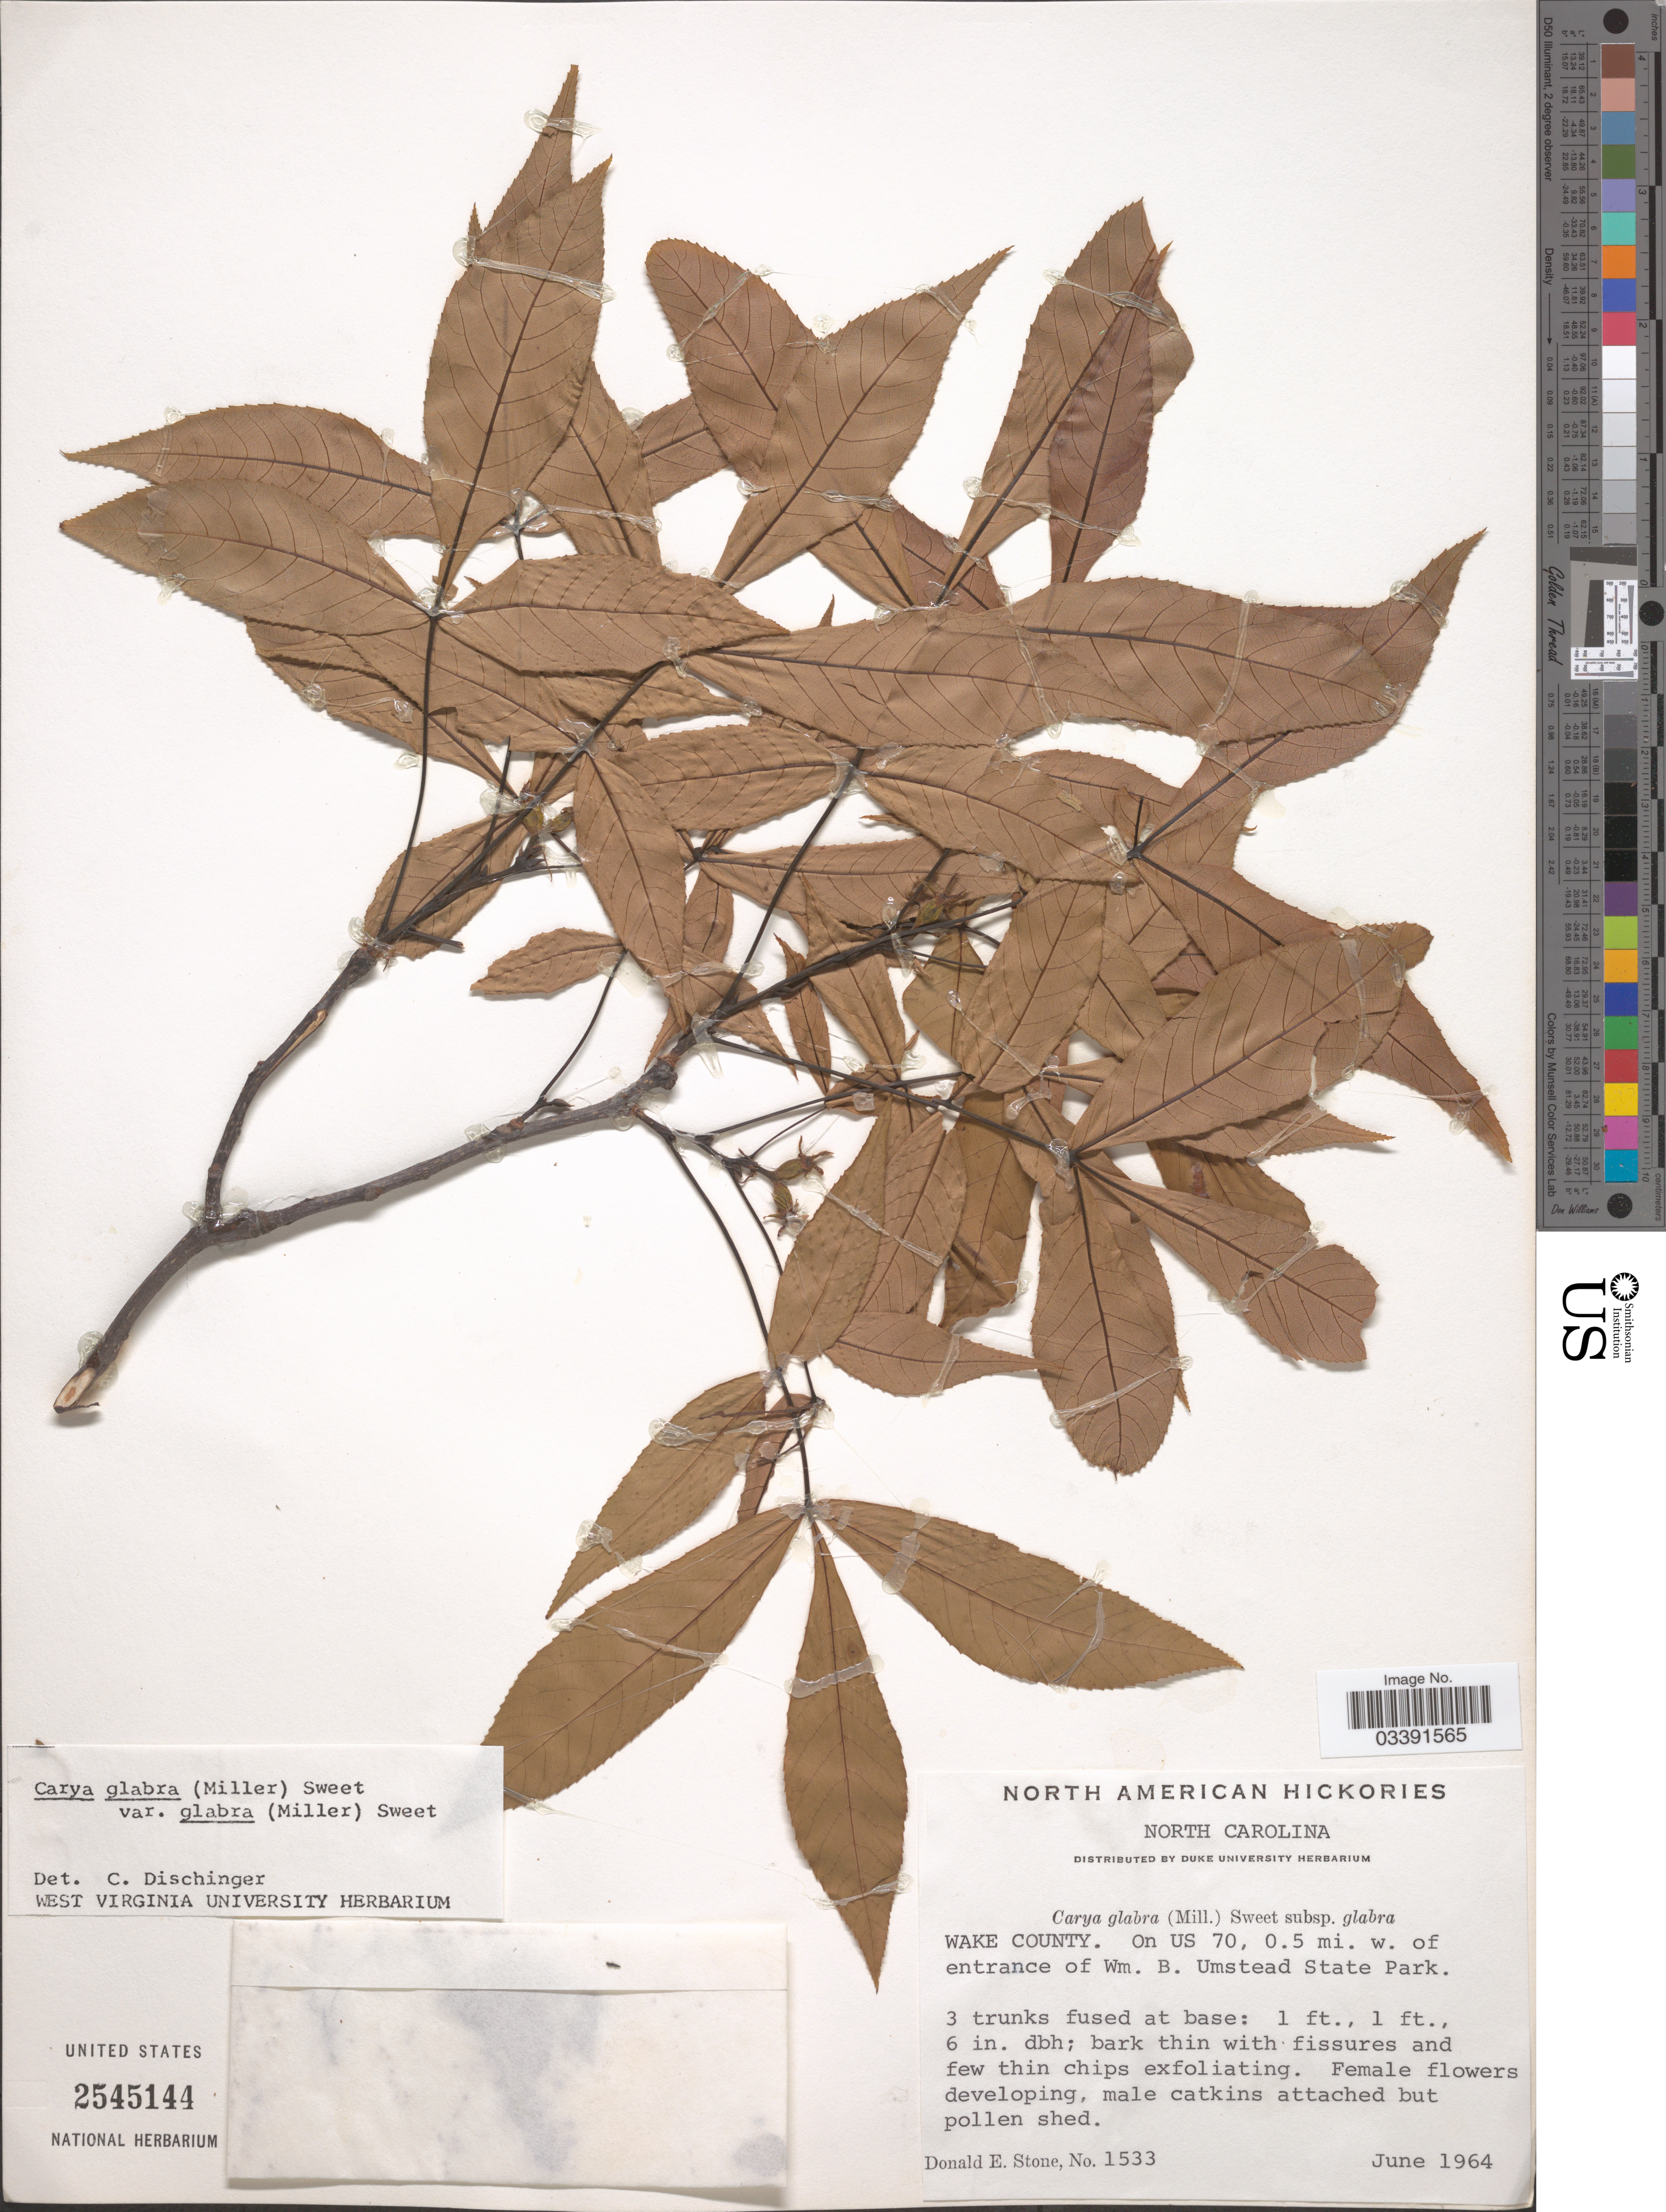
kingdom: Plantae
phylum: Tracheophyta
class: Magnoliopsida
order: Fagales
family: Juglandaceae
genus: Carya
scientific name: Carya glabra var. glabra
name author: (Mill.) Sweet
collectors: D. Stone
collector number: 1533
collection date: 1964-06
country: United States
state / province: North Carolina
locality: Wake County. On US 70, 0.5 mi. w. of entrance of Wm. B. Umstead State Park.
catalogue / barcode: US 2545144